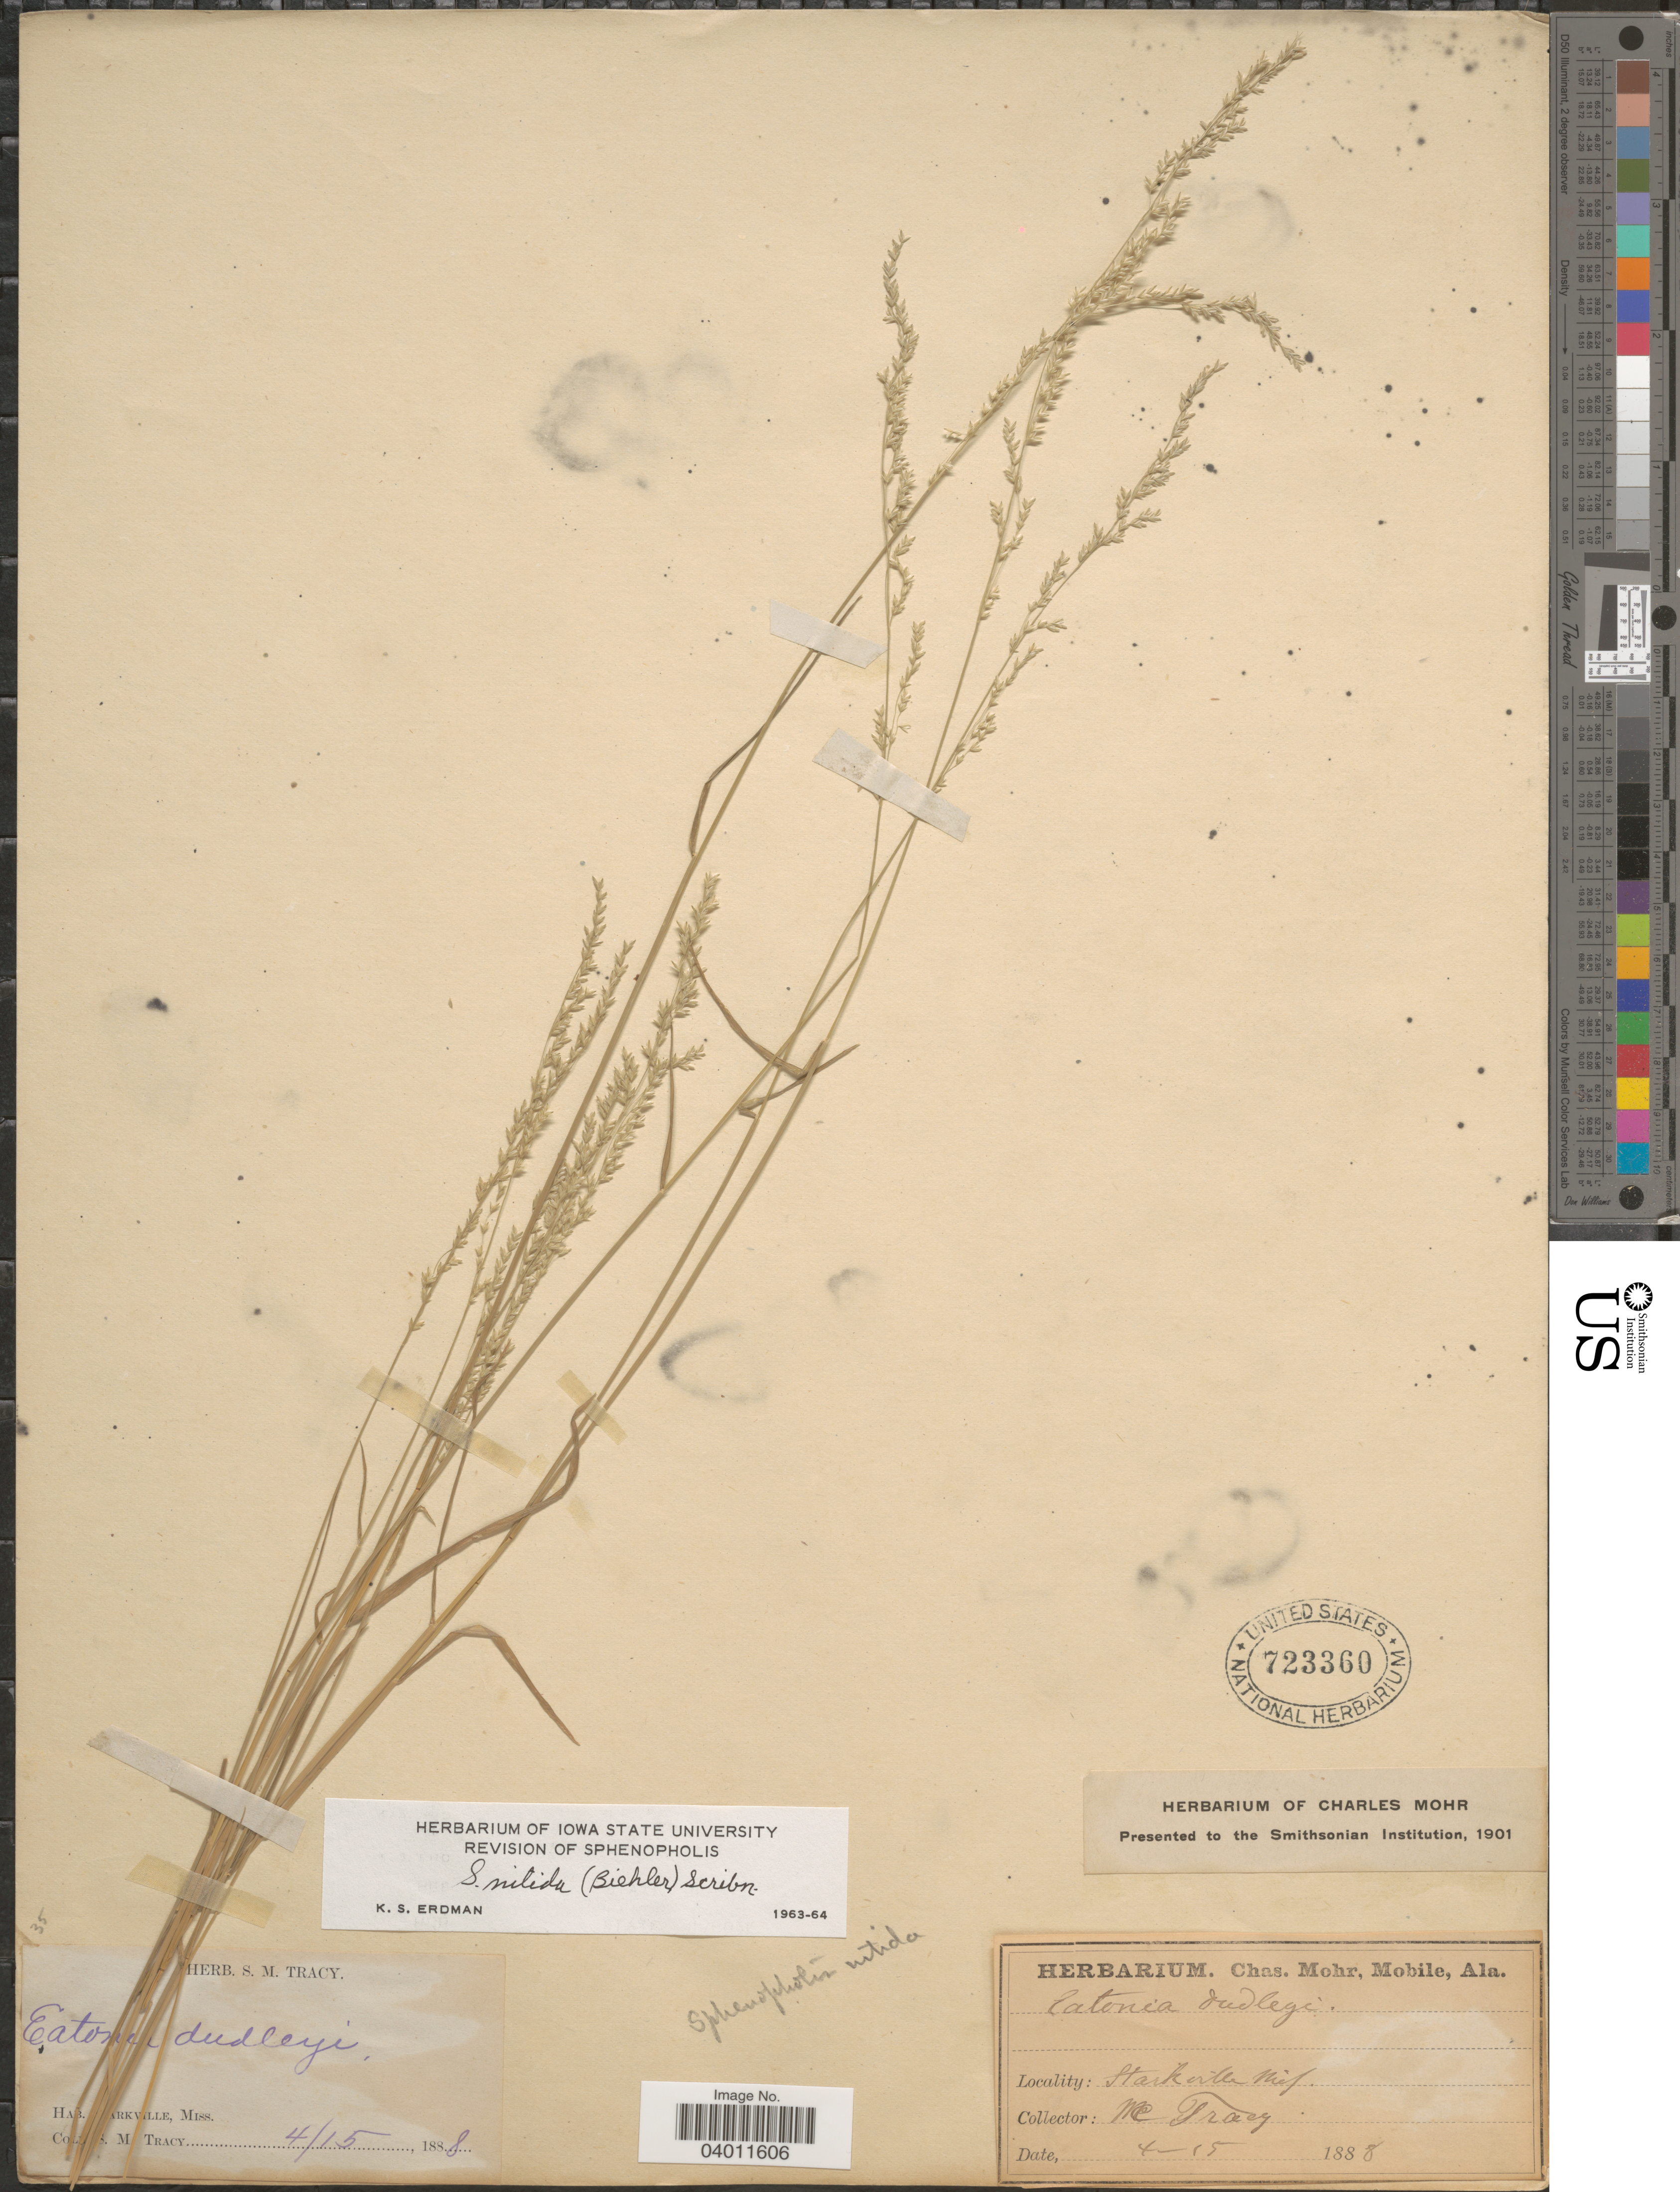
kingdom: Plantae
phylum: Tracheophyta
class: Liliopsida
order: Poales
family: Poaceae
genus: Sphenopholis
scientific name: Sphenopholis nitida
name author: (Biehler) Scribn.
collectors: S. M. Tracy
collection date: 1888-04-15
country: United States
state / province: Mississippi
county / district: Oktibbeha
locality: Starkville.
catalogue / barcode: US 723360